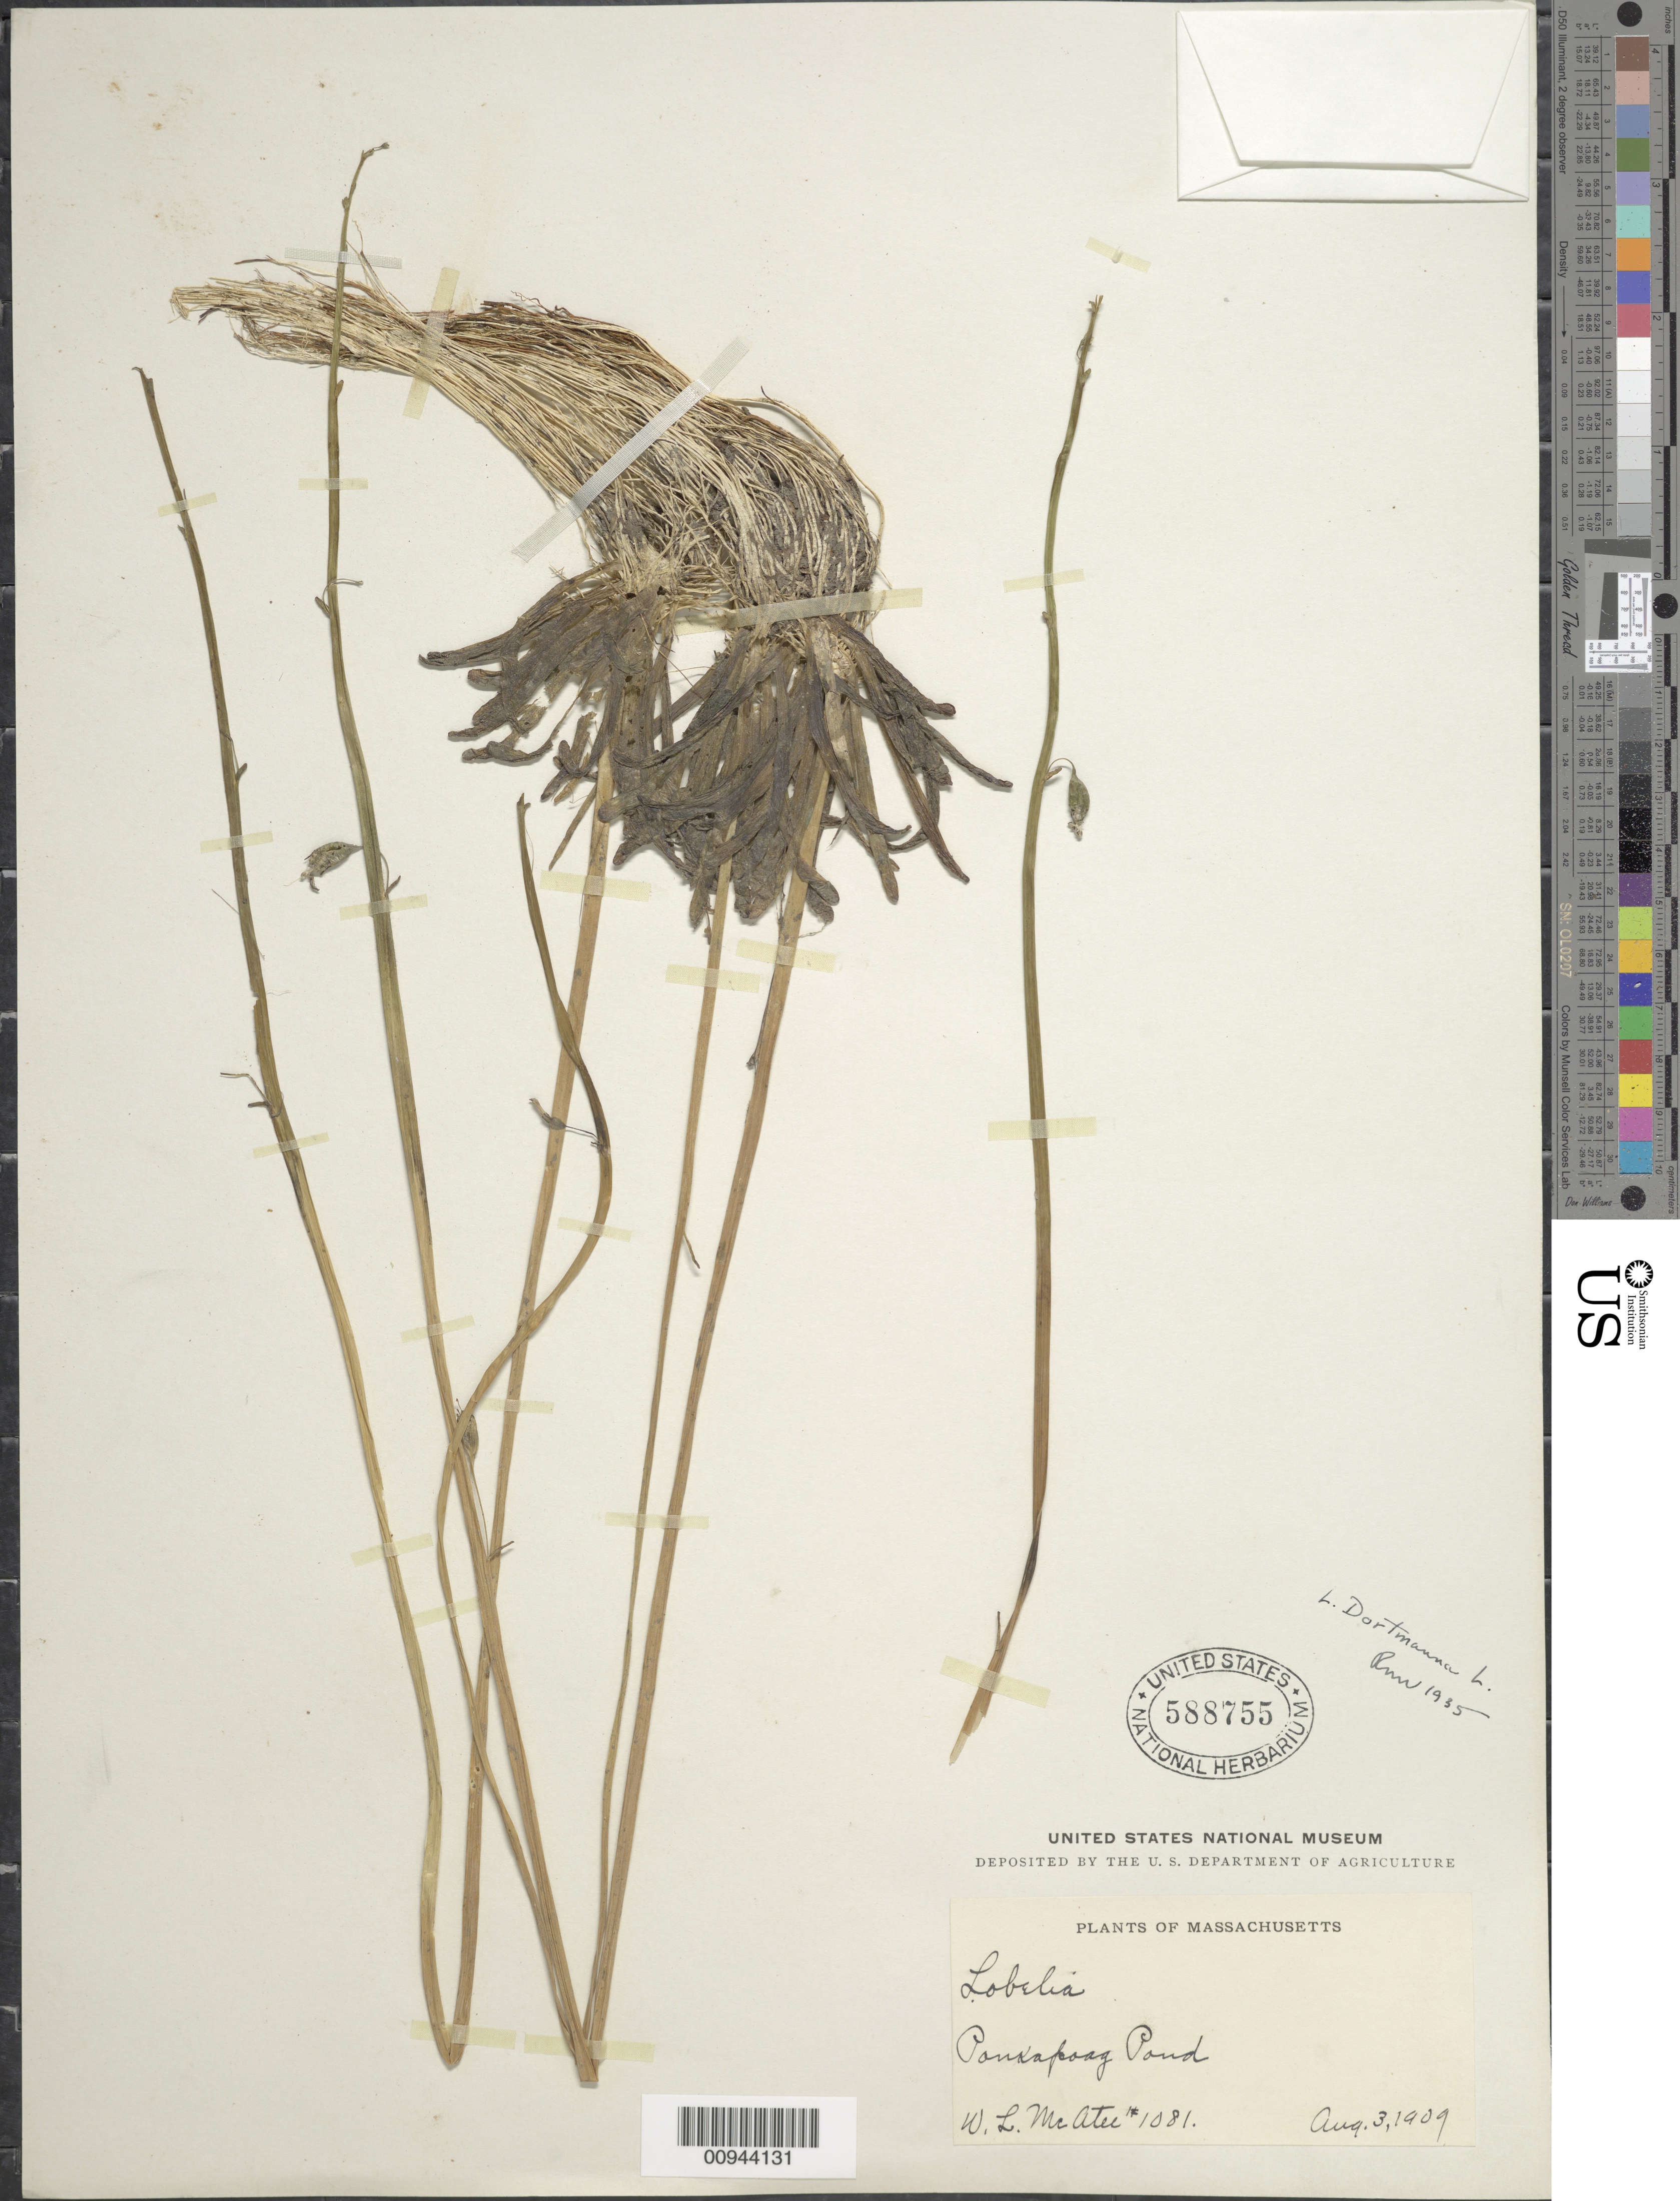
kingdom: Plantae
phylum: Tracheophyta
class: Magnoliopsida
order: Asterales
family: Campanulaceae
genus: Lobelia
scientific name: Lobelia dortmanna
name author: L.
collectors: W. McAtee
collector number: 1081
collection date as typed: Aug. 3, 1909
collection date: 1909-08-03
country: United States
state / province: Massachusetts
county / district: Norfolk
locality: Ponkapoag Pond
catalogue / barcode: US 588755